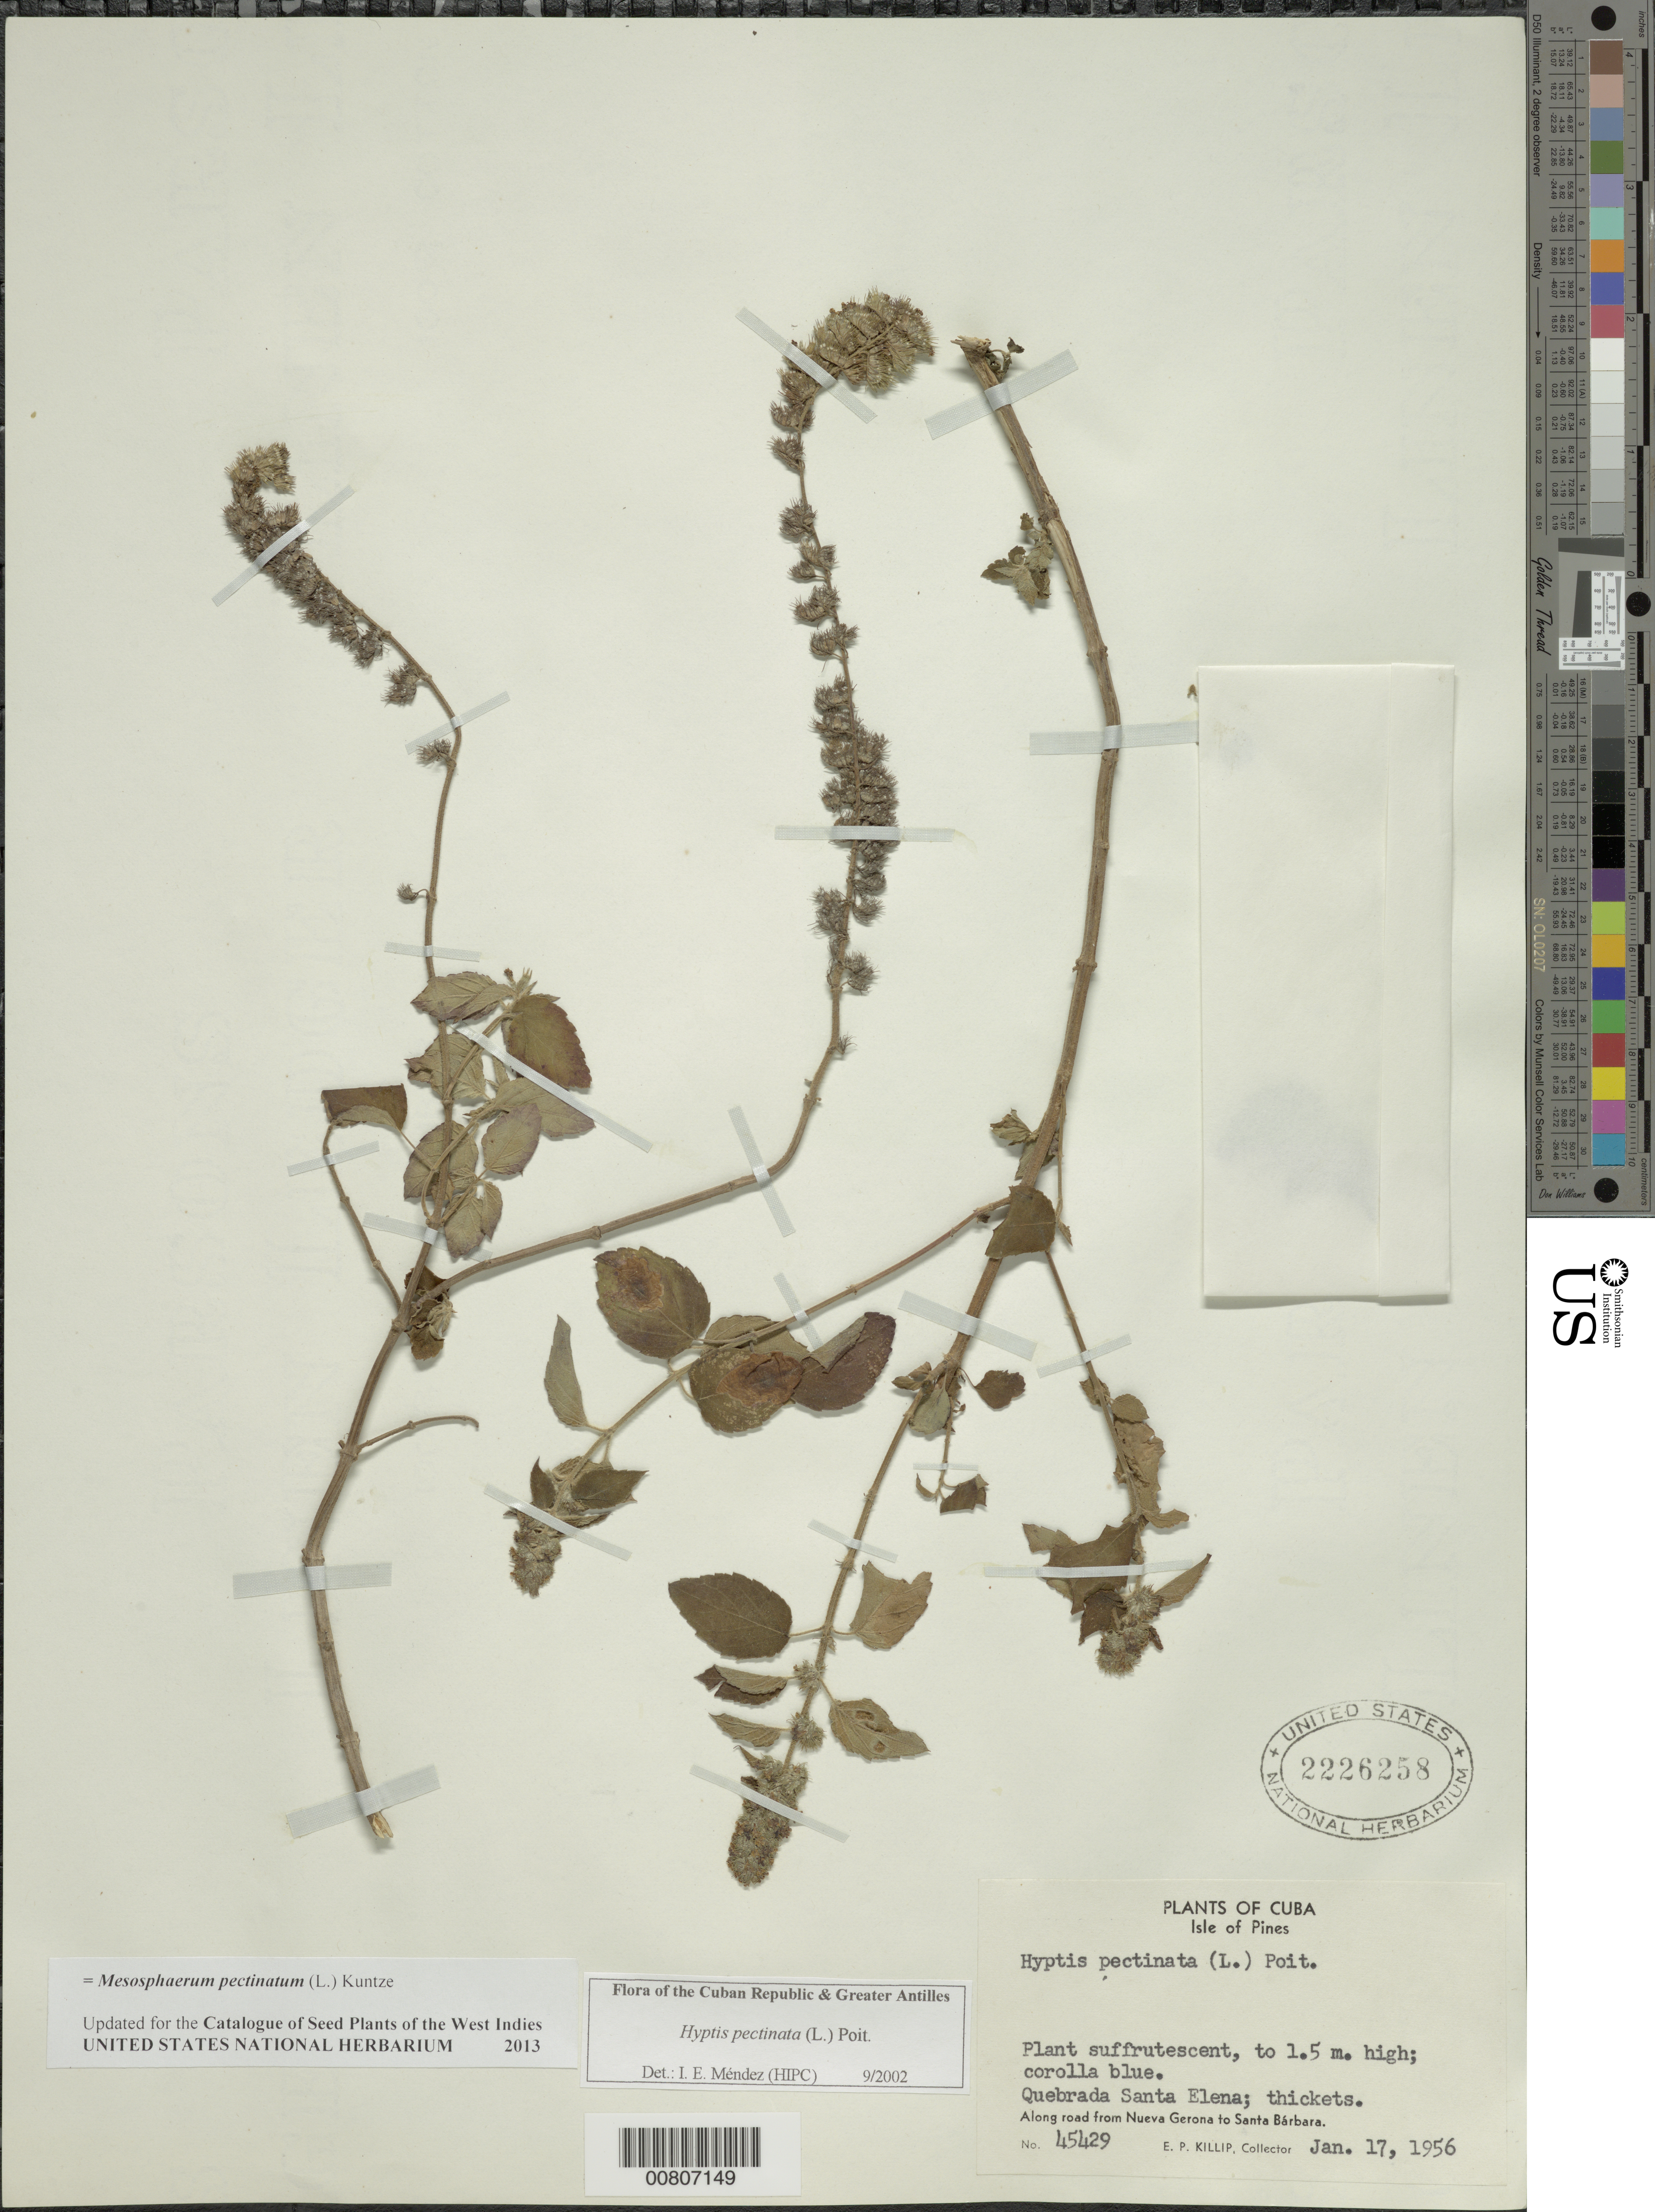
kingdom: Plantae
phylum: Tracheophyta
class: Magnoliopsida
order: Lamiales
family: Lamiaceae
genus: Hyptis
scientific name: Hyptis pectinata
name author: (L.) Poit.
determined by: Méndez, Isidro E., (HIPC)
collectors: E. P. Killip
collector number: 45429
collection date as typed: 17 Jan 1956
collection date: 1956-01-17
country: Cuba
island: Isla de la Juventud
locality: Isle of Pines, Nueva Gerona to Santa Bárbara road; Quebrada Santa Elena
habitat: Thickets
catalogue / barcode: US 2226258